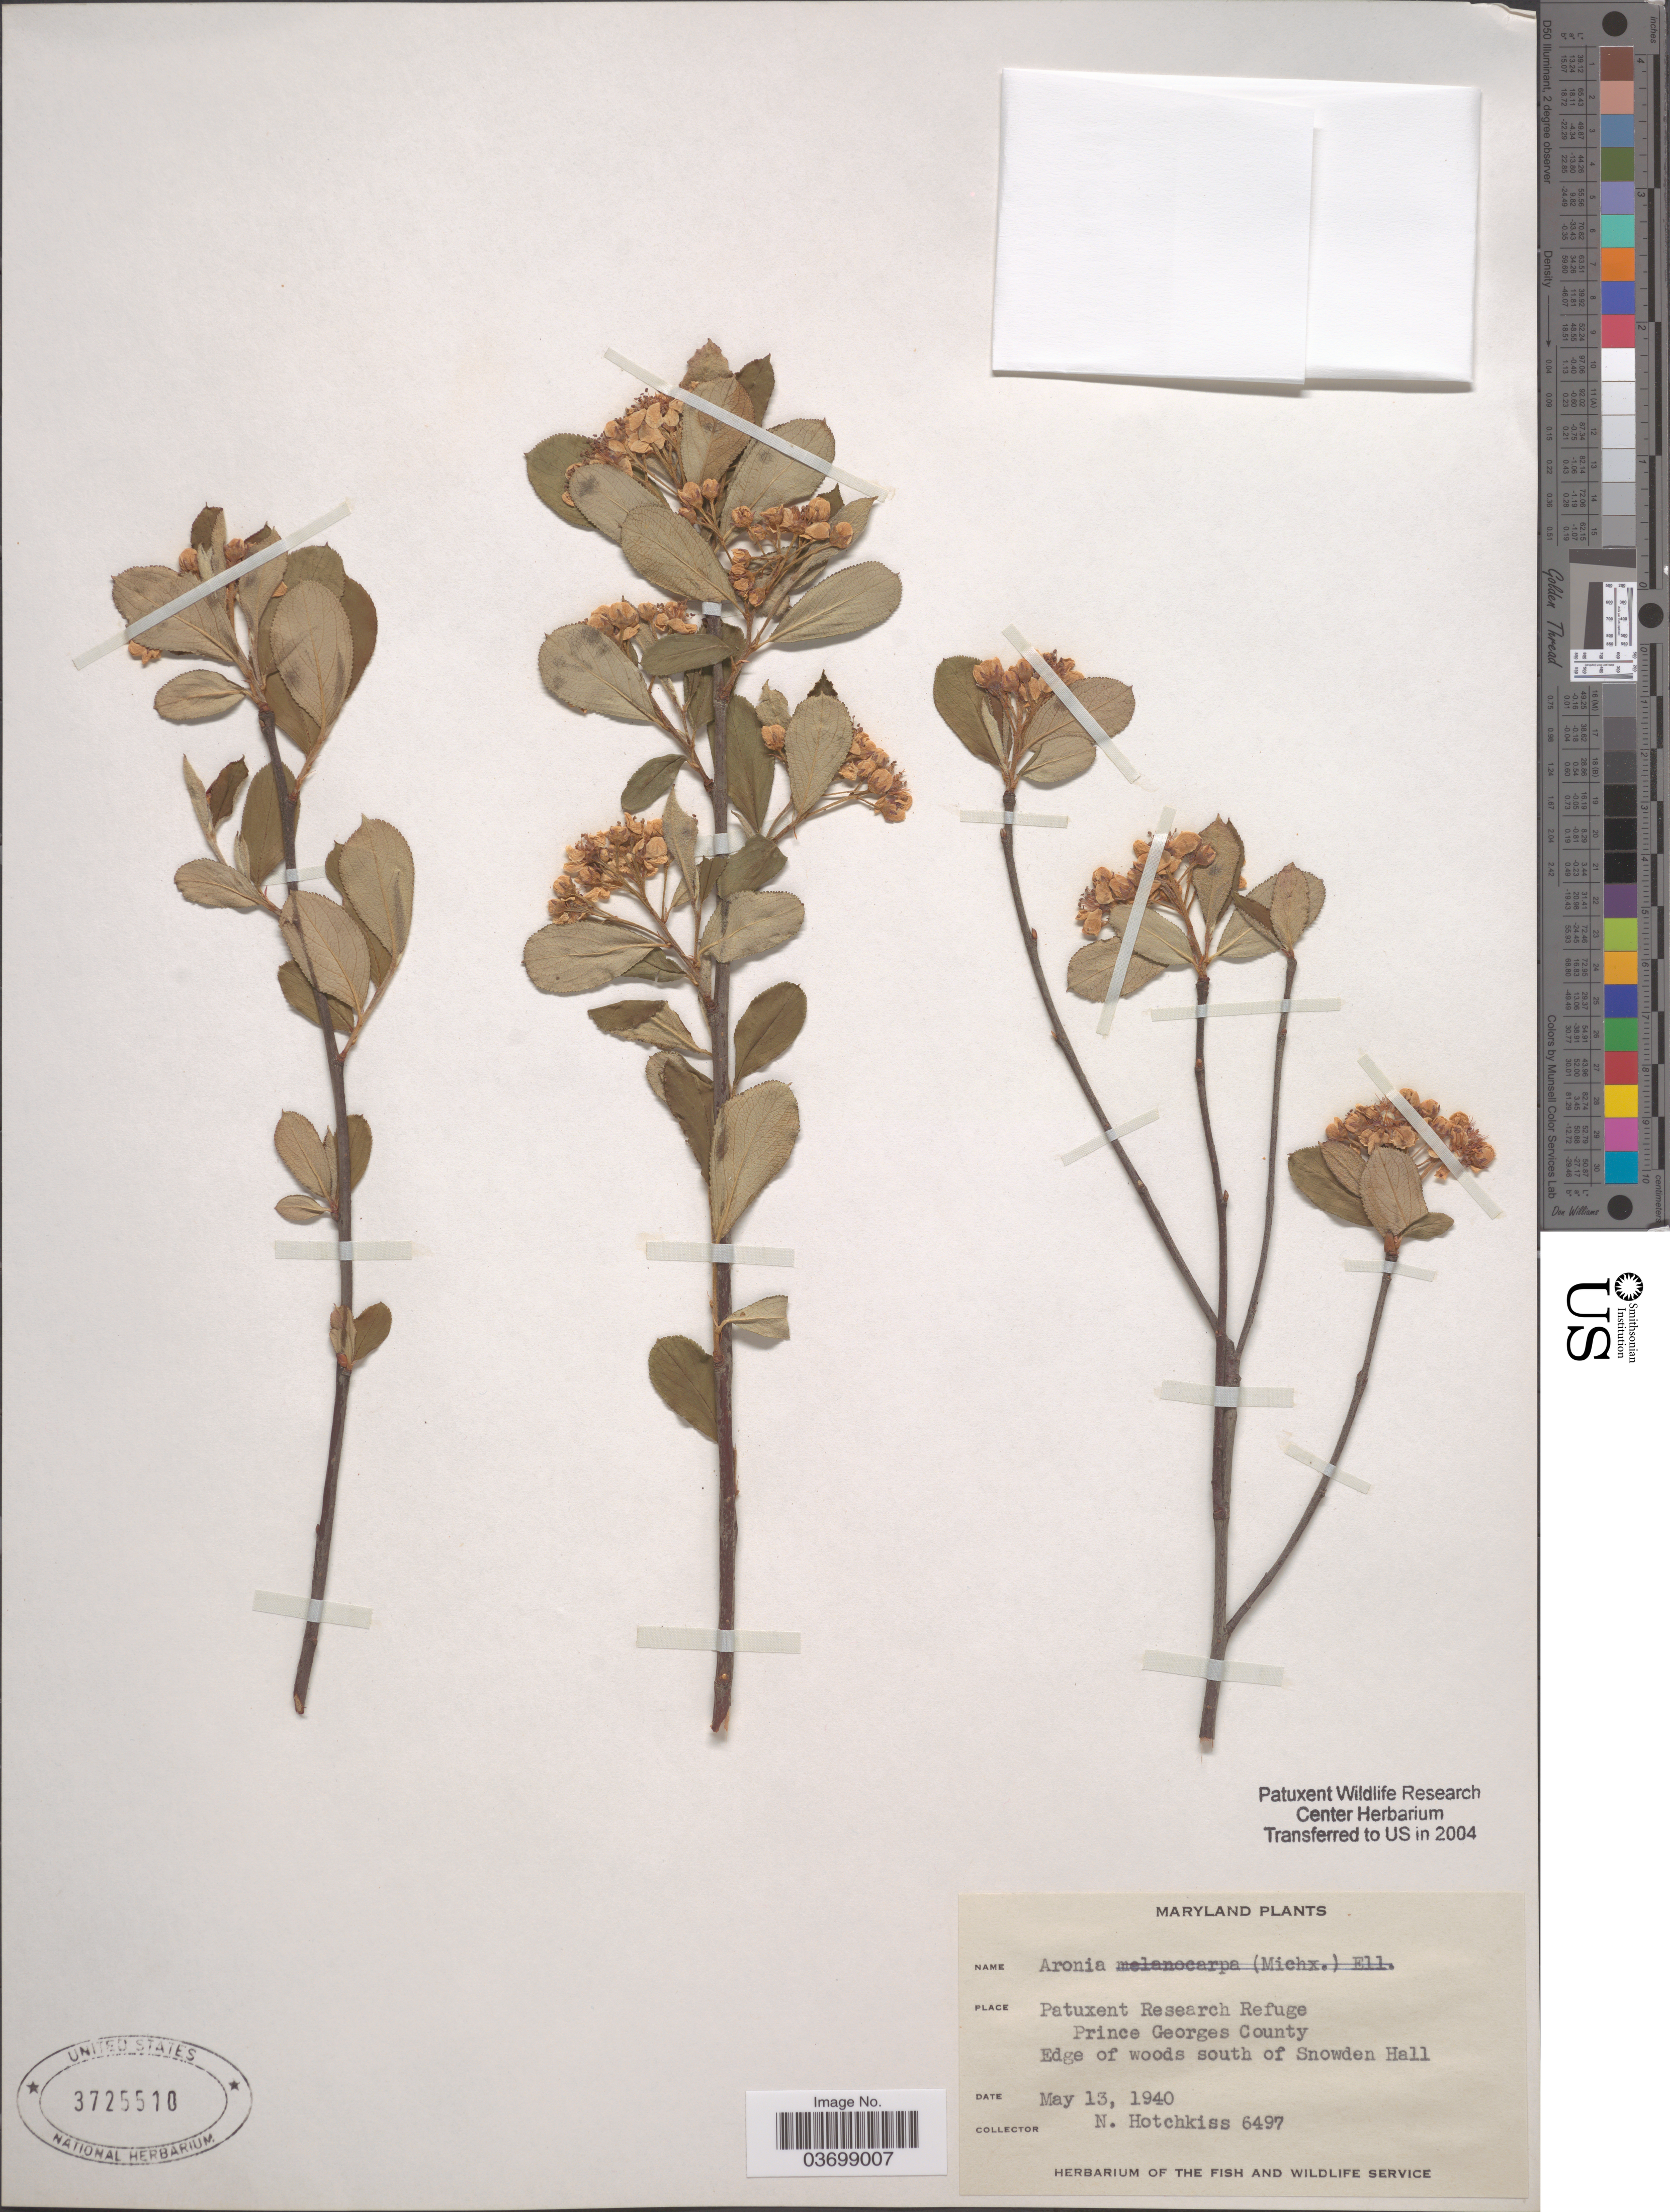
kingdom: Plantae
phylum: Tracheophyta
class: Magnoliopsida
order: Rosales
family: Rosaceae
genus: Aronia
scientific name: Aronia sp.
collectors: N. Hotchkiss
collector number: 6497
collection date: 1940-05-13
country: United States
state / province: Maryland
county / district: Prince George's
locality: Patuxent Research Refuge. Prince Georges County. Edge of woods south of Snowden Hall.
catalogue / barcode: US 3725510